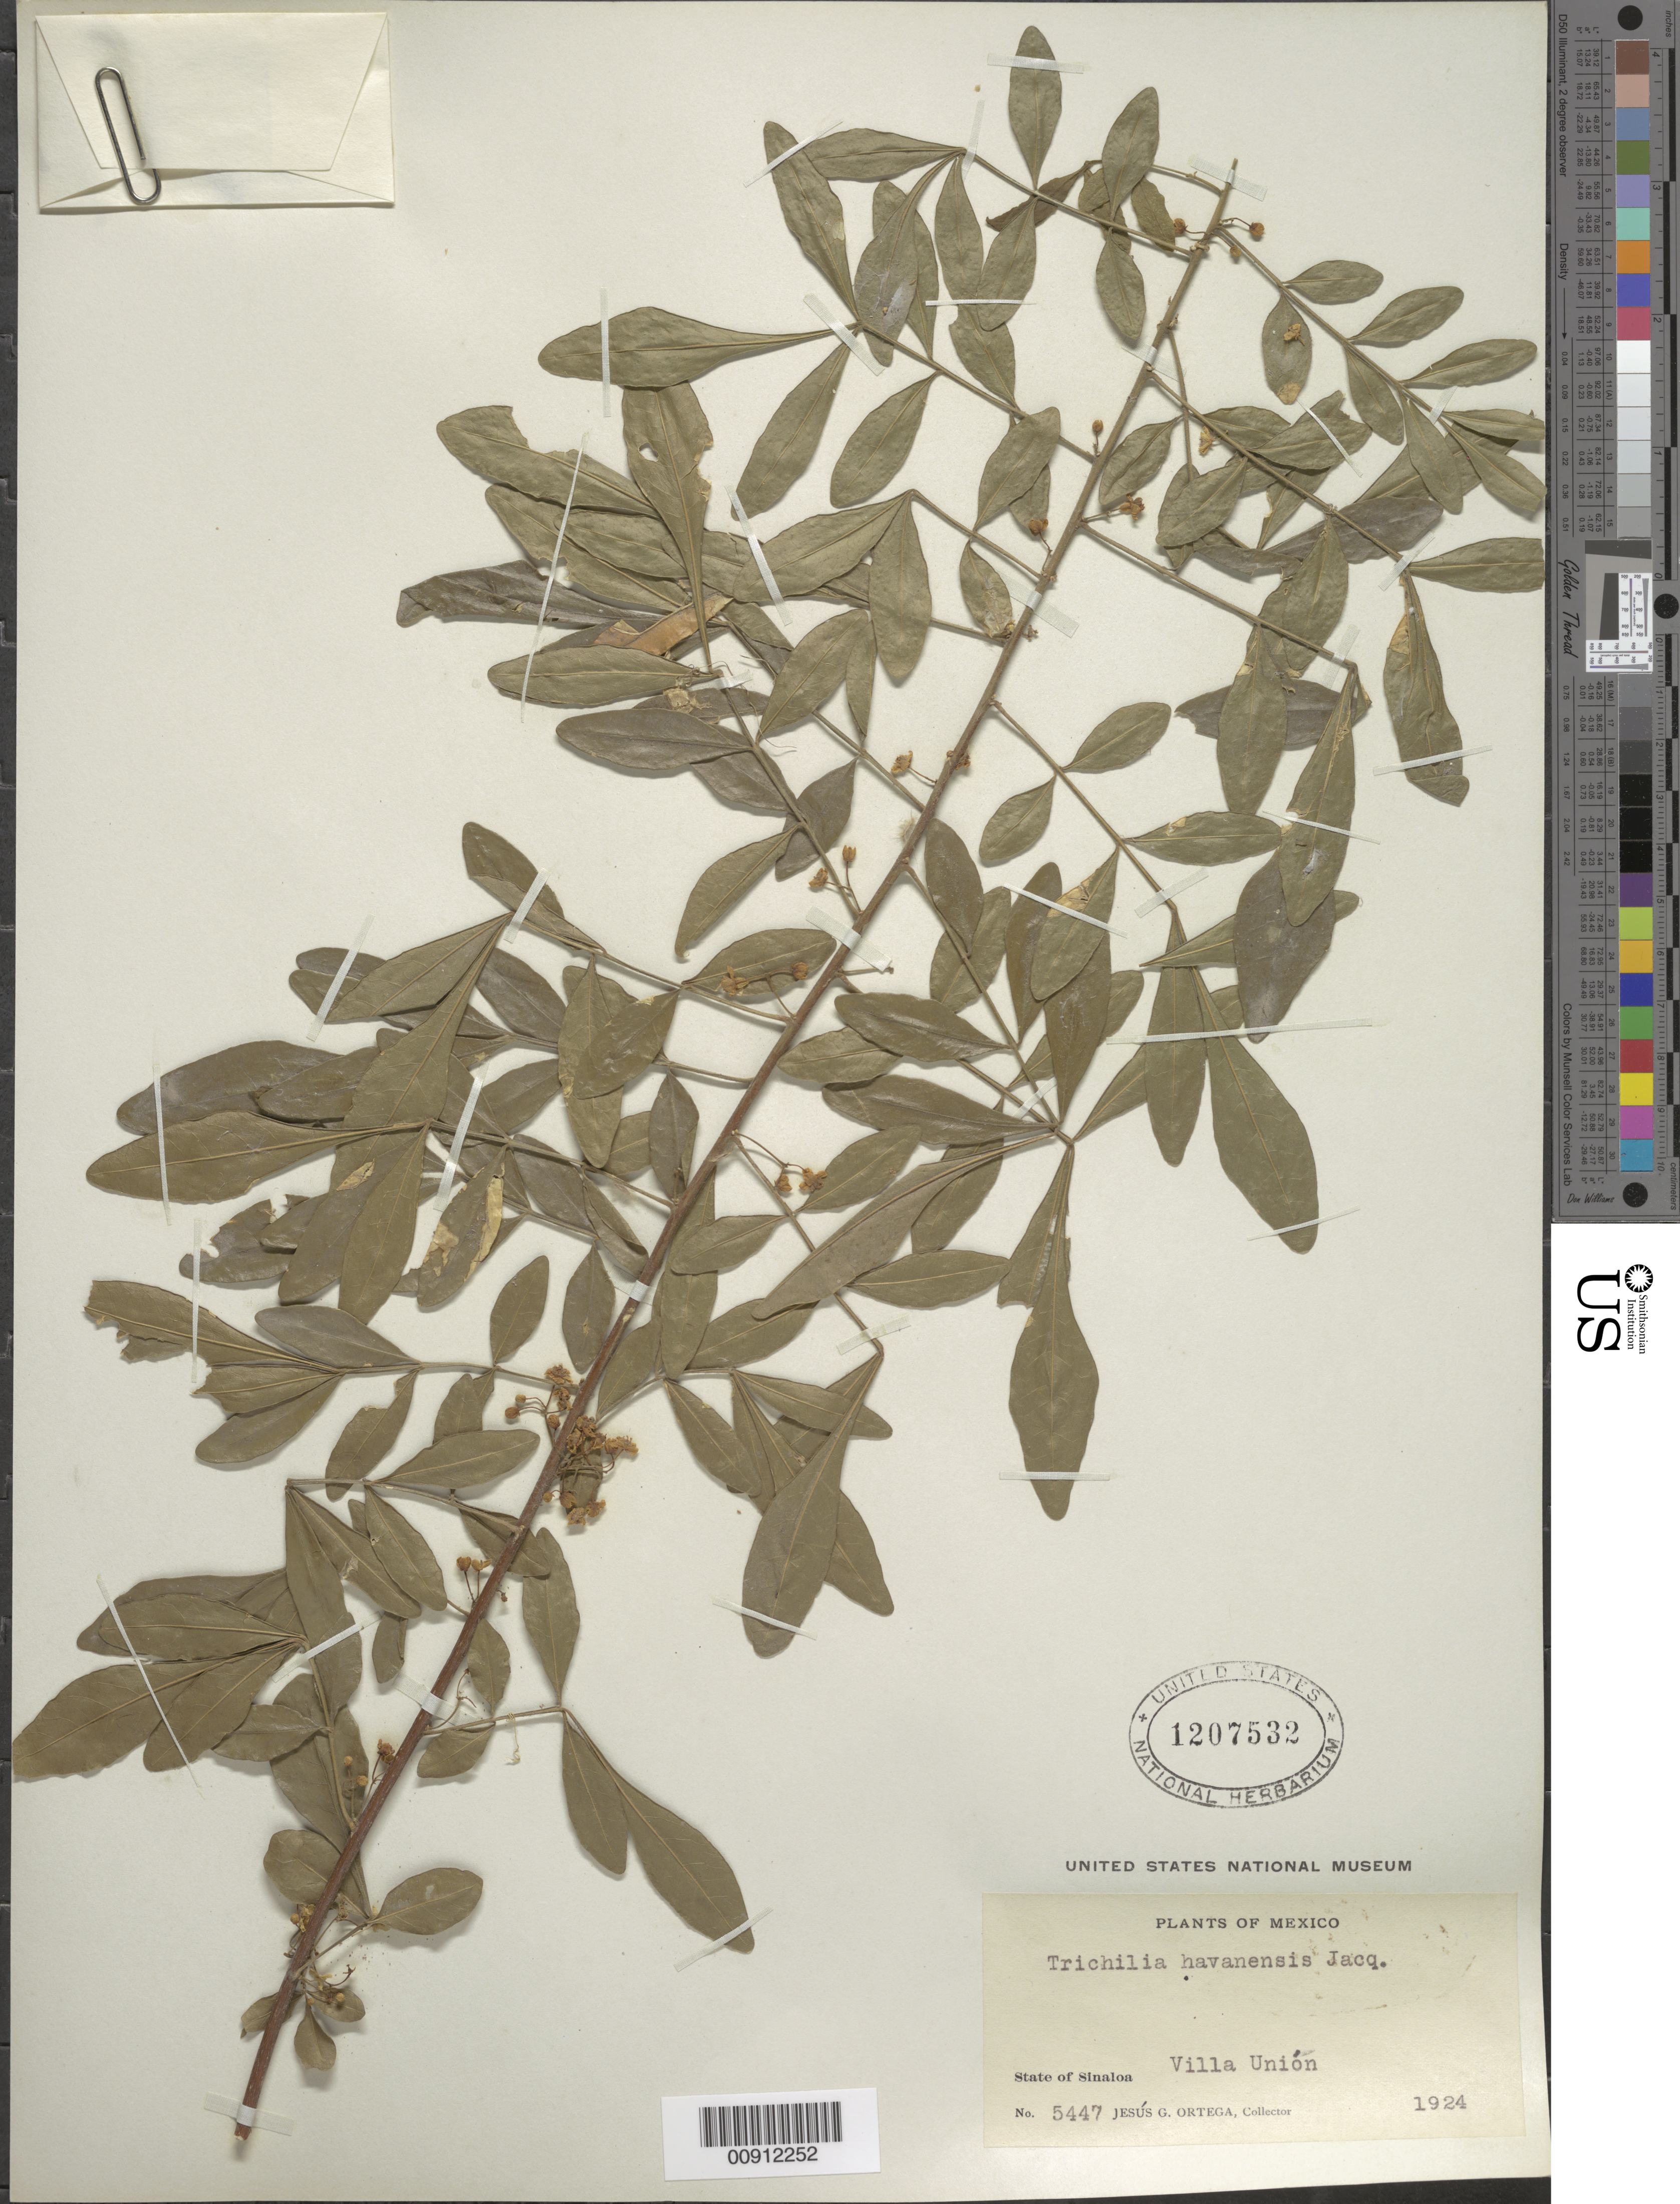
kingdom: Plantae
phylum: Tracheophyta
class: Magnoliopsida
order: Sapindales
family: Meliaceae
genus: Trichilia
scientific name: Trichilia havanensis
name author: Jacq.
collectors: J. Ortega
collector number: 5447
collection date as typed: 1924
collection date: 1924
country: Mexico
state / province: Sinaloa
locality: State of Sinaloa: Villa Unión.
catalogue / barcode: US 1207532